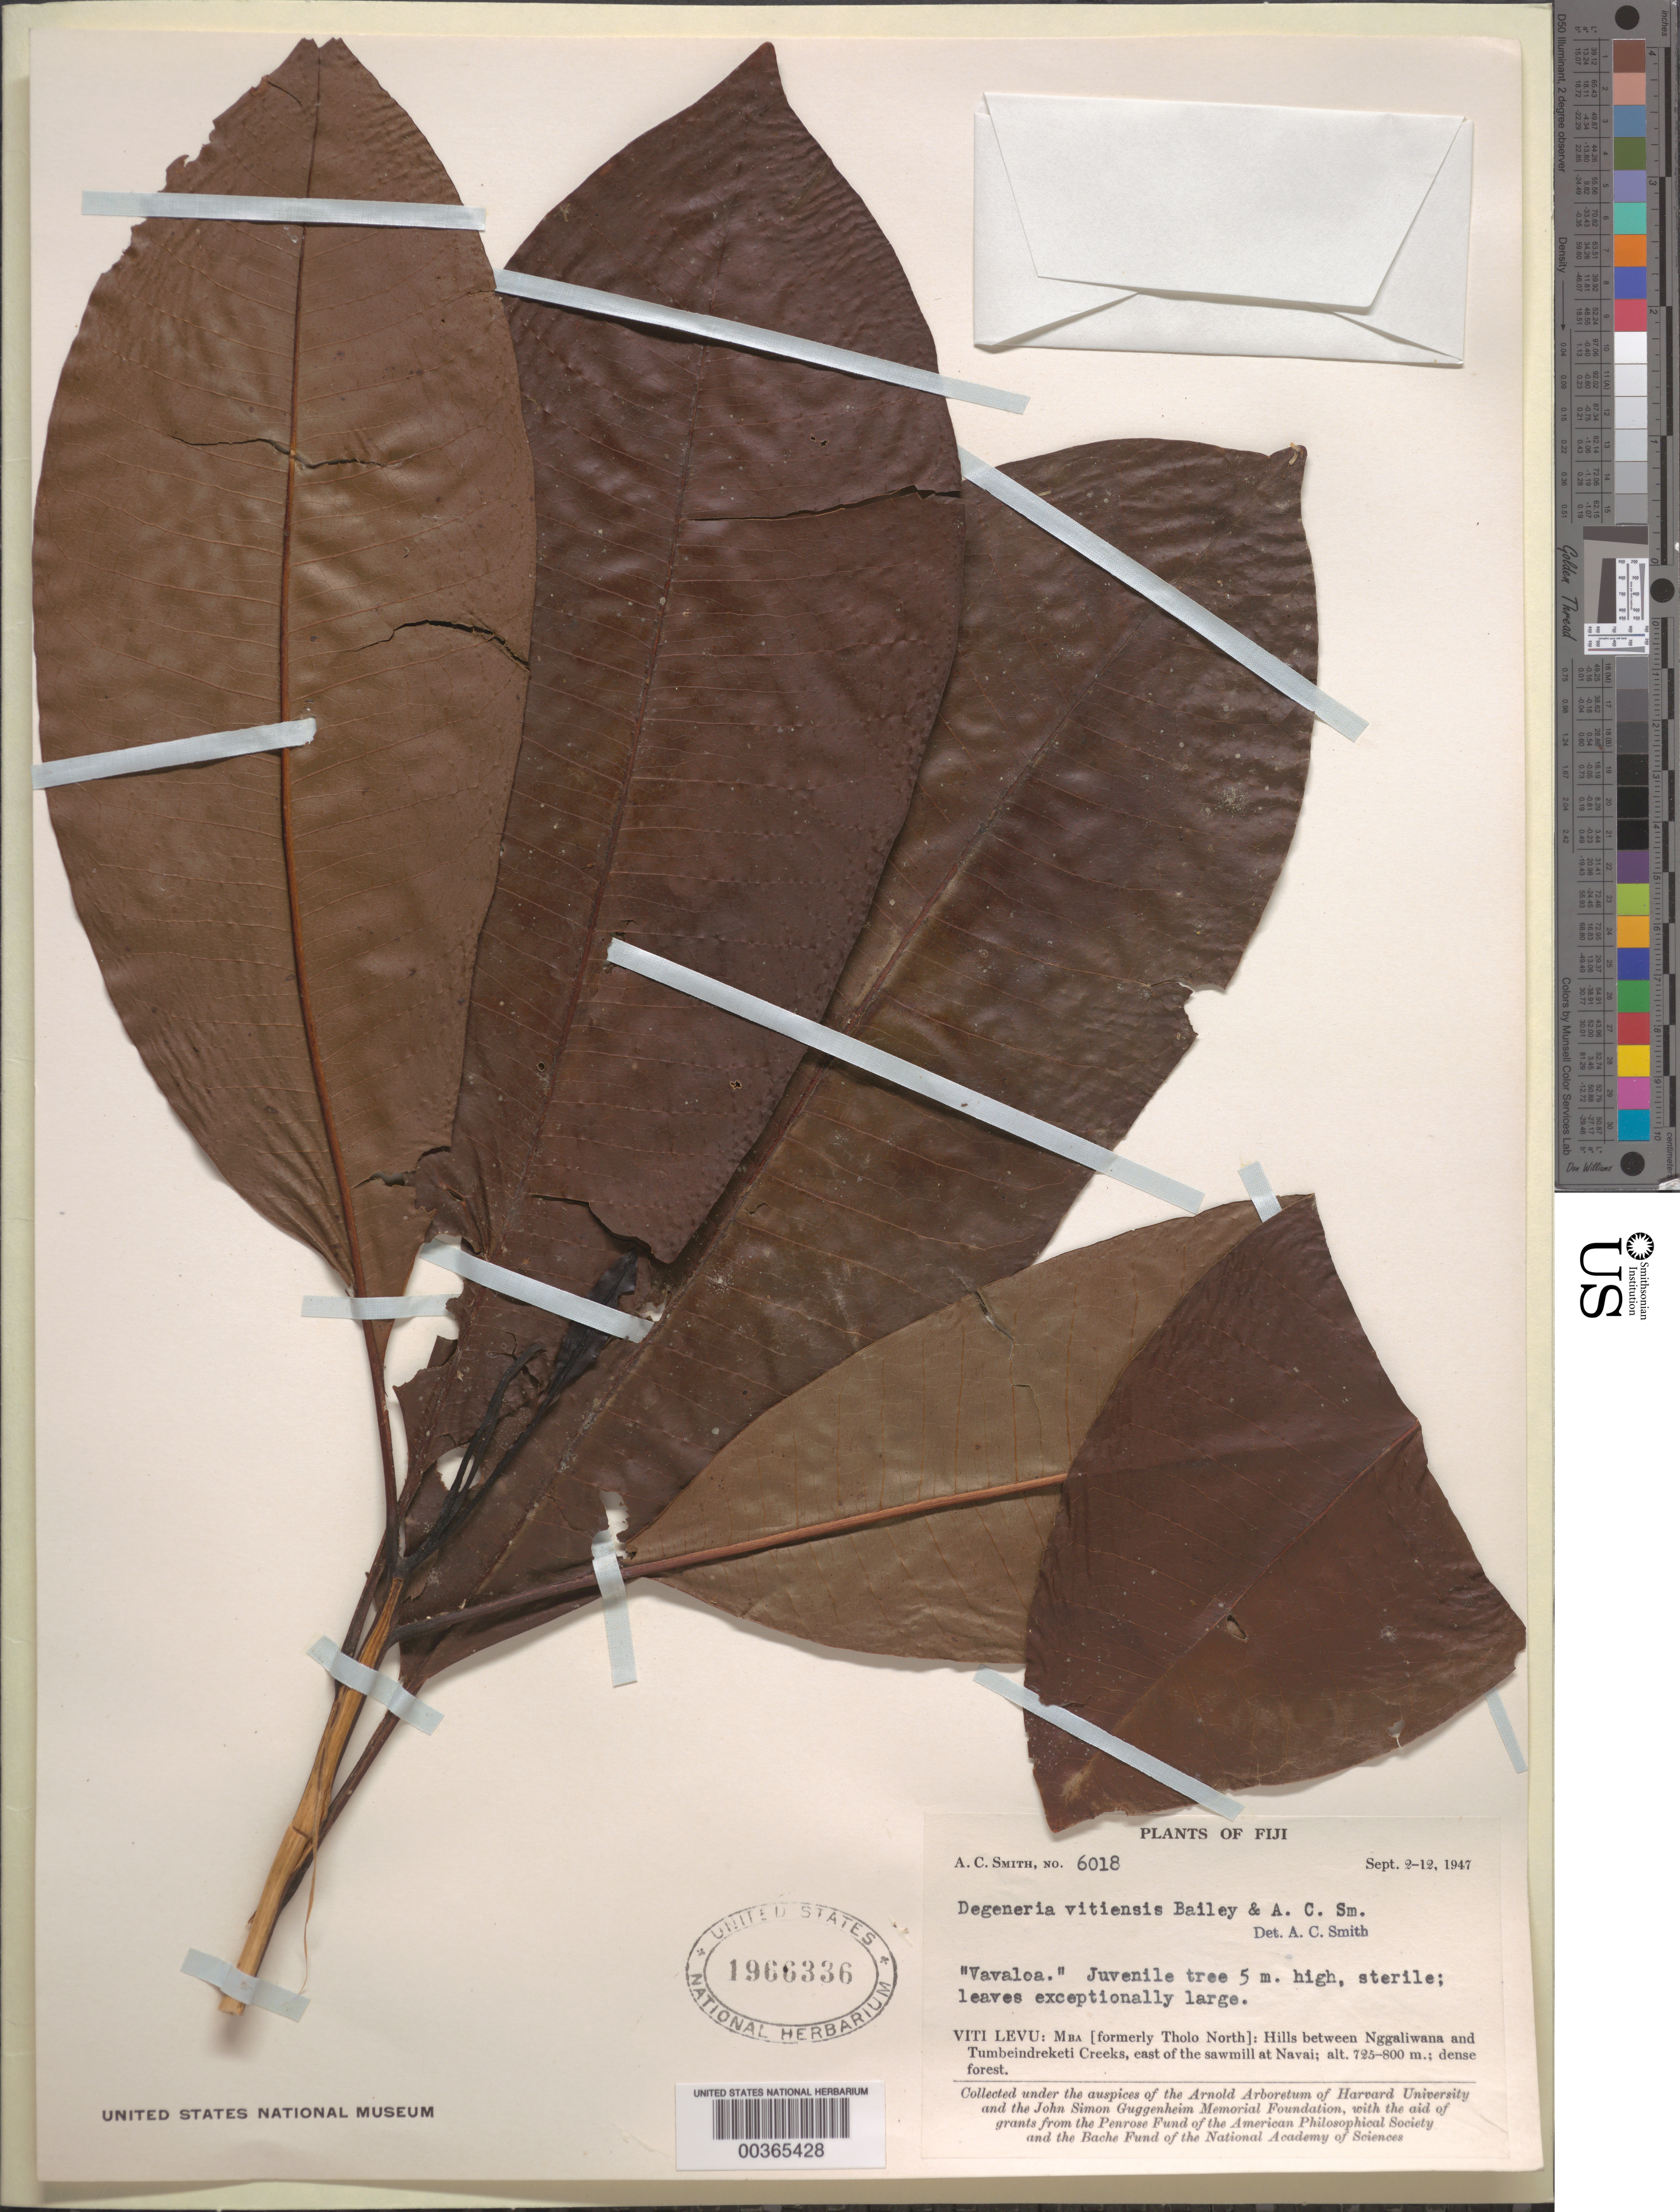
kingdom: Plantae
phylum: Tracheophyta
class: Magnoliopsida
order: Magnoliales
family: Degeneriaceae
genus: Degeneria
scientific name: Degeneria vitiensis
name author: L.W. Bailey & A.C. Sm.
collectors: A. C. Smith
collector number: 6018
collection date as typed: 02 Sep 1947 to 12 Sep 1947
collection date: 1947-09-02/1947-09-12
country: Fiji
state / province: Western Division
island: Viti Levu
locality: Mba Prov., between nggaliwana and tumbeindreketi creeks e of the sawmill of navai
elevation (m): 725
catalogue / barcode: US 1966336